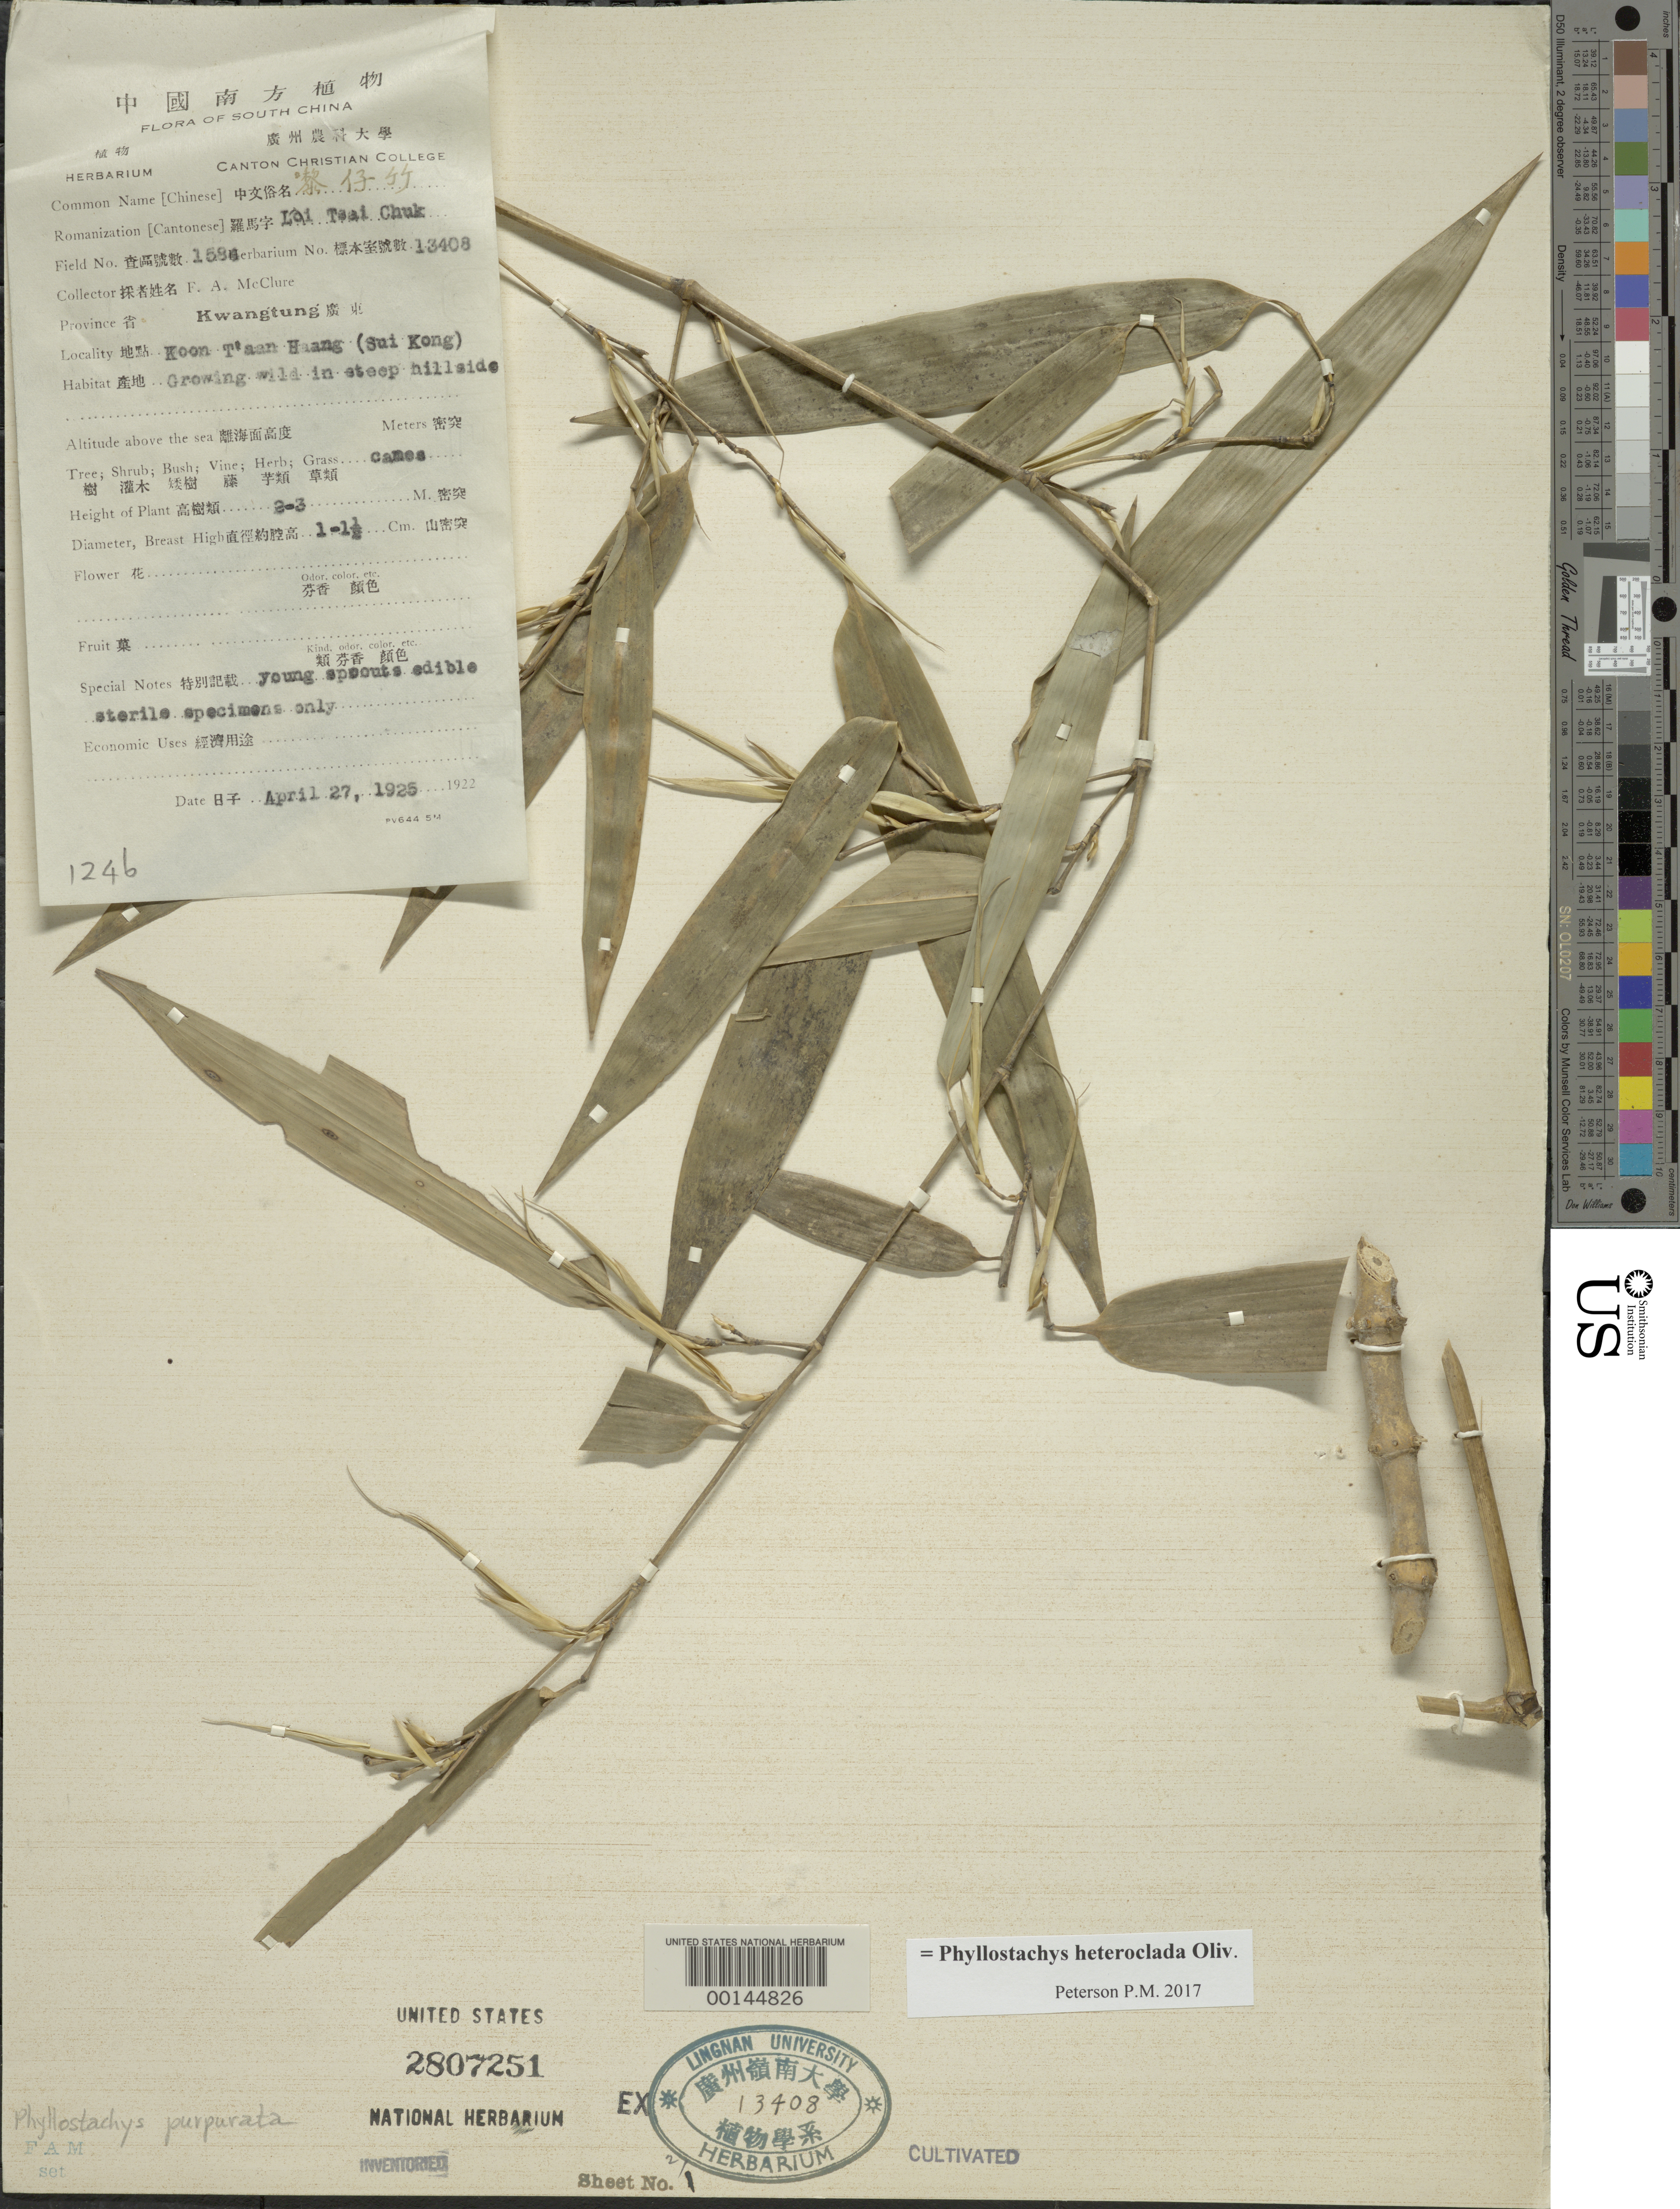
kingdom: Plantae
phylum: Tracheophyta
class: Liliopsida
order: Poales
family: Poaceae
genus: Phyllostachys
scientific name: Phyllostachys heteroclada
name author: Oliv.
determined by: Poaceae Reorganization Project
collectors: F. A. McClure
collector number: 1584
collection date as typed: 27 Apr 1925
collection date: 1925-04-27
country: China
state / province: Guangdong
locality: Koon t'aan haang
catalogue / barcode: US 2807251